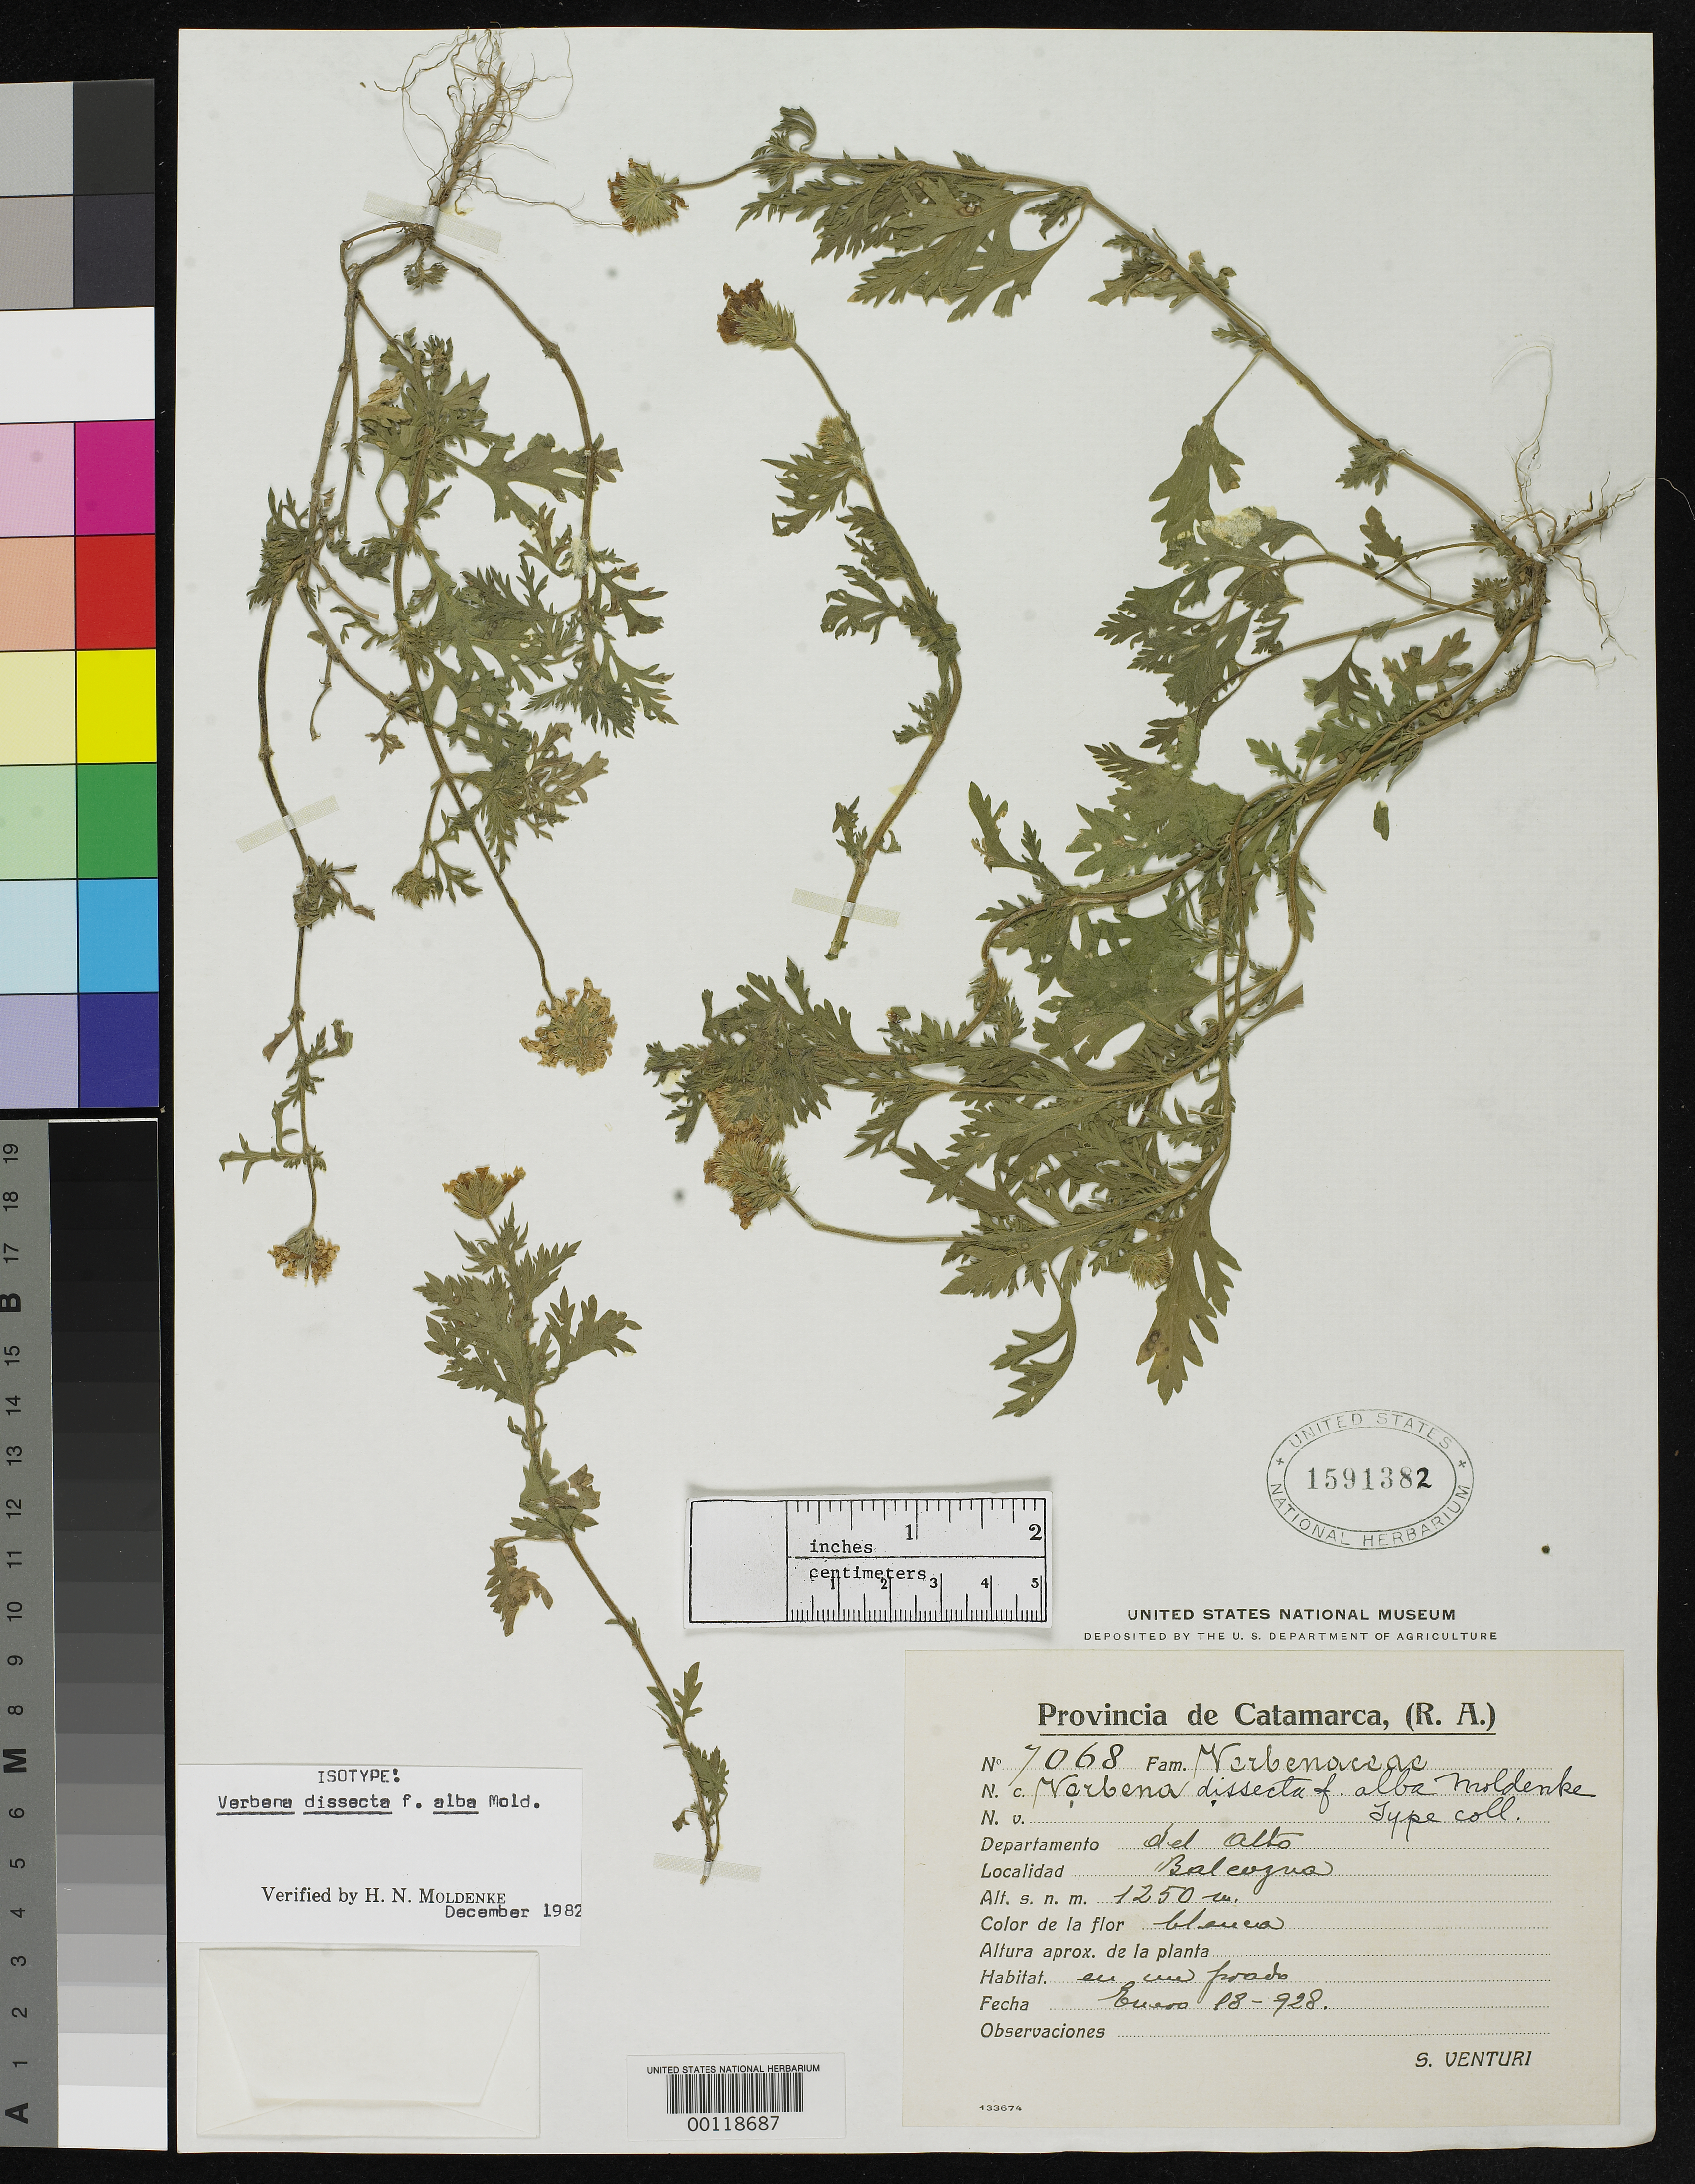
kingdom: Plantae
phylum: Tracheophyta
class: Magnoliopsida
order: Lamiales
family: Verbenaceae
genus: Verbena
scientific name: Verbena dissecta f. alba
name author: Moldenke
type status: Isotype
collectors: S. Venturi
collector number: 7068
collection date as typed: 18 Jan 1928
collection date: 1928-01-18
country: Argentina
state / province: Catamarca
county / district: El Alto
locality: Balcozna.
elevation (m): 1250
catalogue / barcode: US 1591382